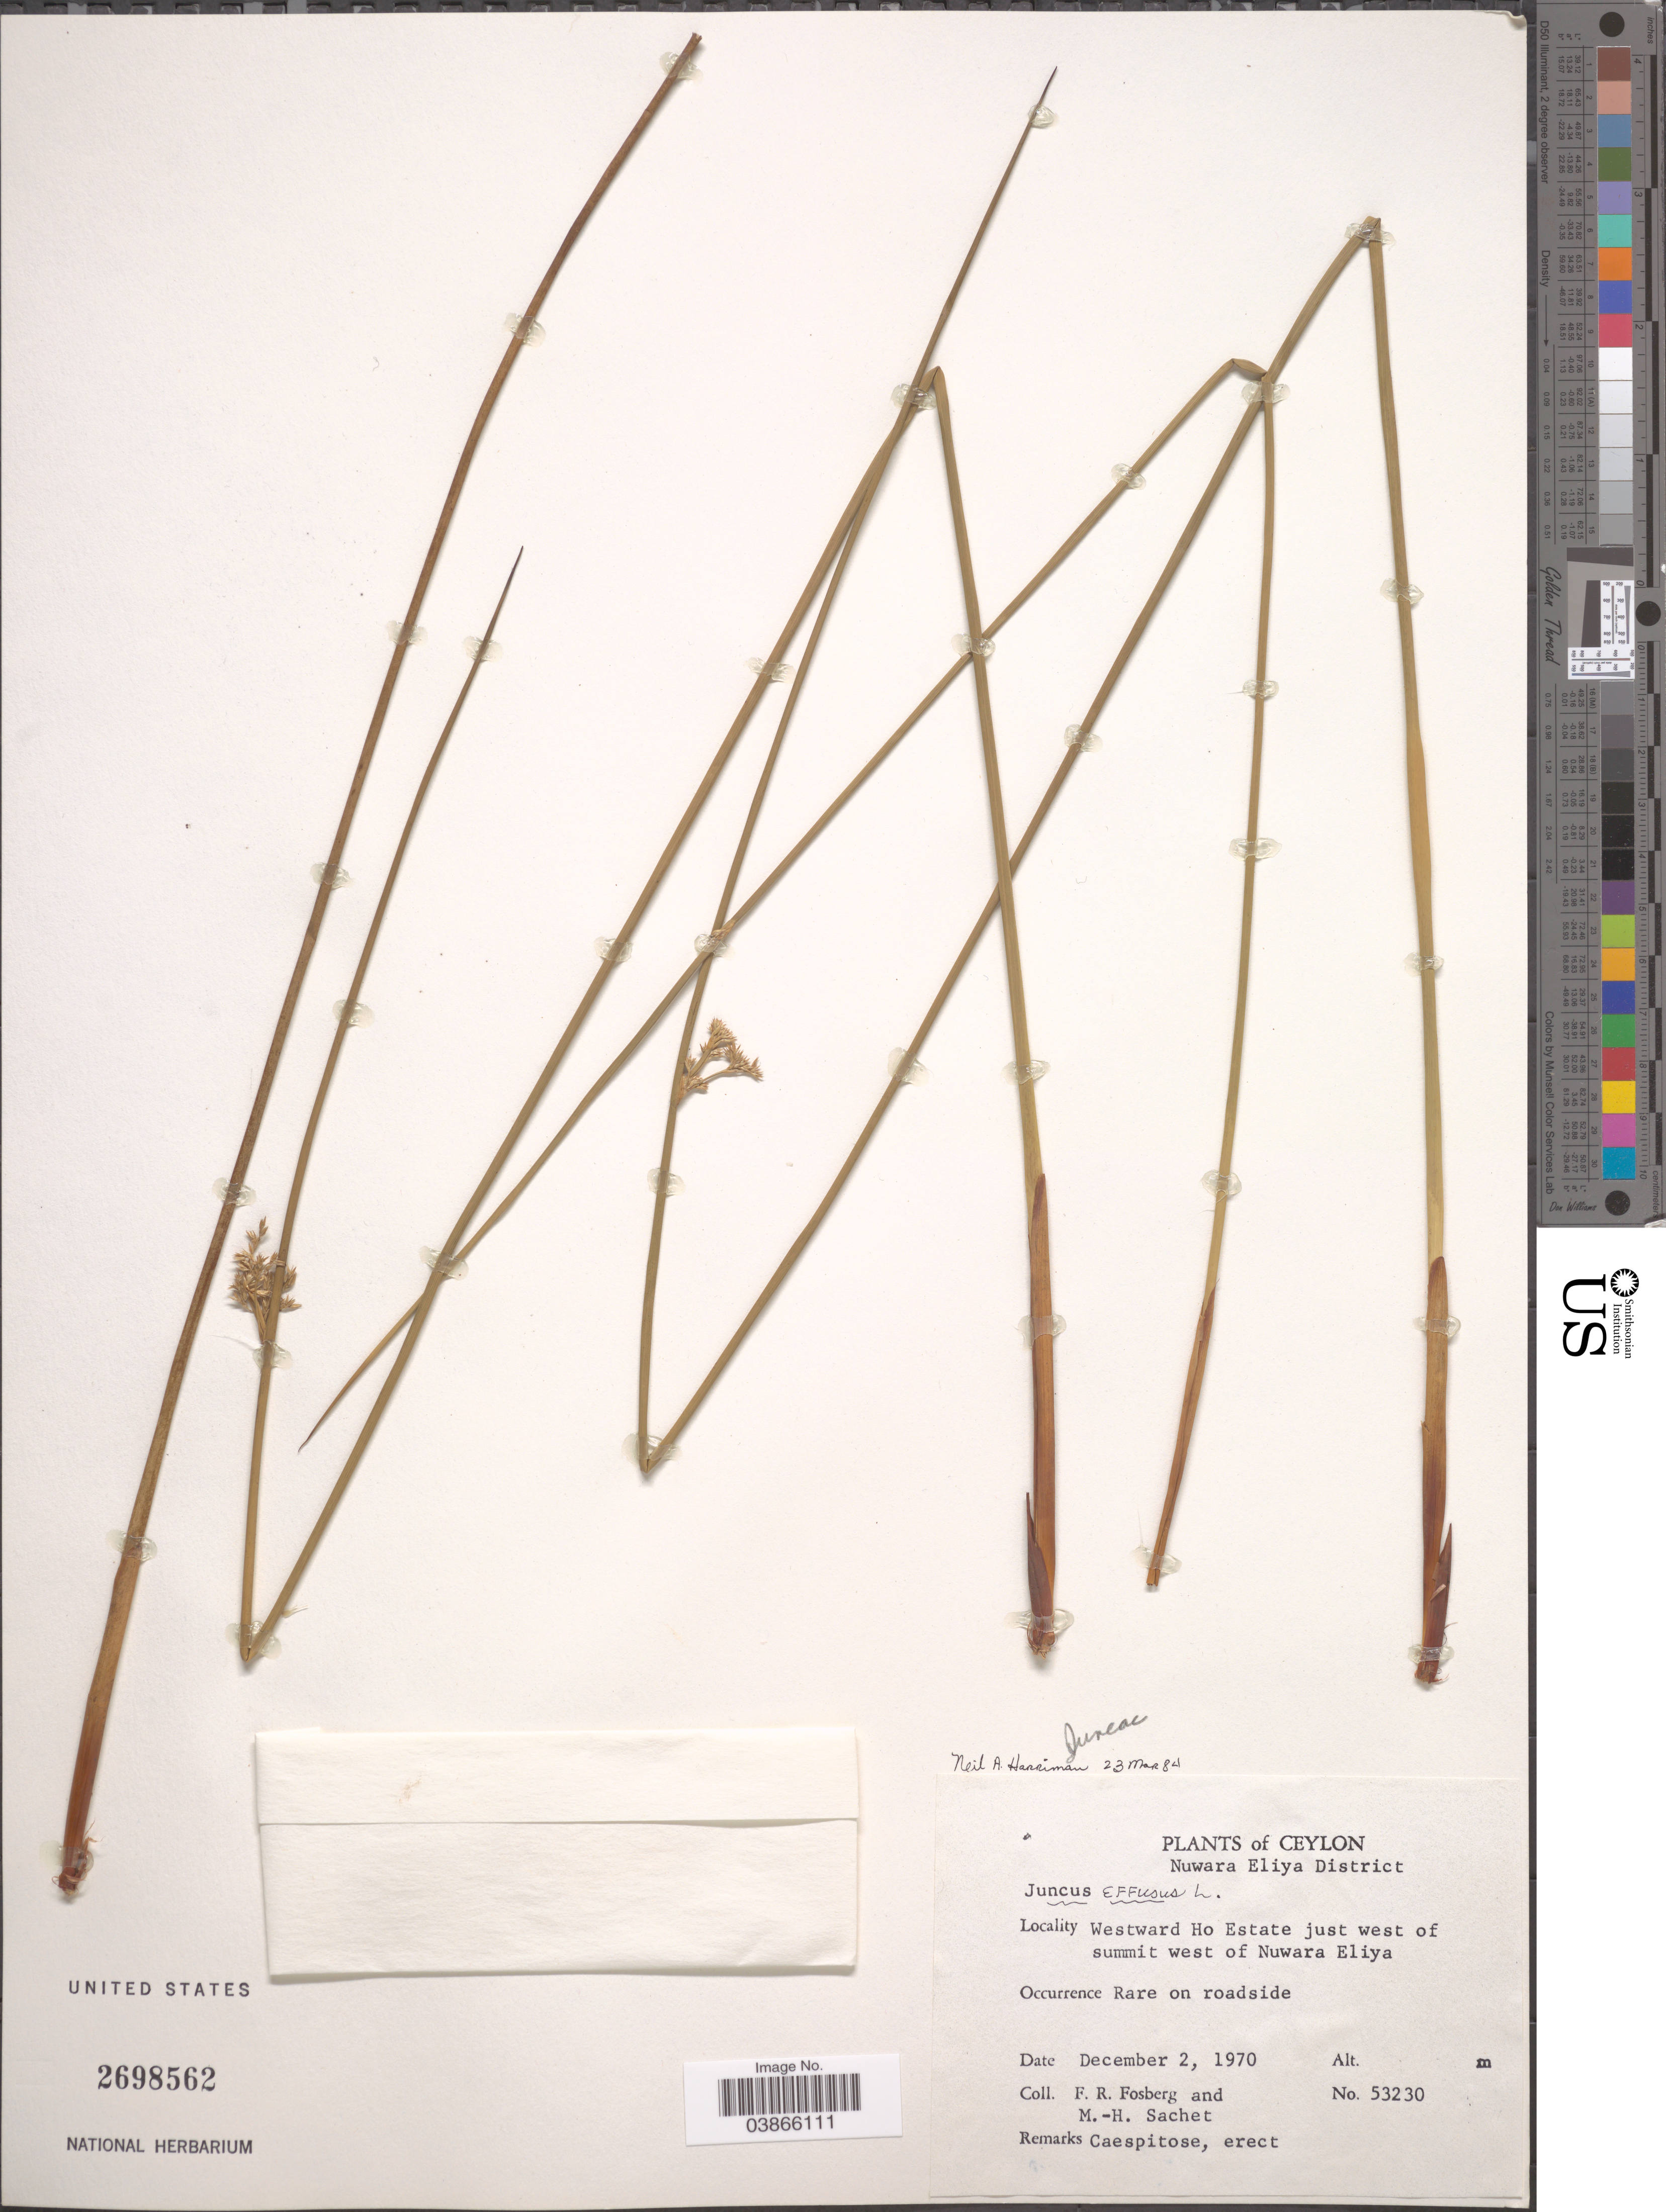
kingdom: Plantae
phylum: Tracheophyta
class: Liliopsida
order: Poales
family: Juncaceae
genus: Juncus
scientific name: Juncus effusus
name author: L.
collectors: F. R. Fosberg & M.-H. Sachet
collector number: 53230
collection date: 1970-12-02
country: Sri Lanka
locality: Ceylon. Nuwara Eliya District. Westward Ho Estate just west of summit west of Nuwara Eliya.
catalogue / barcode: US 2698562